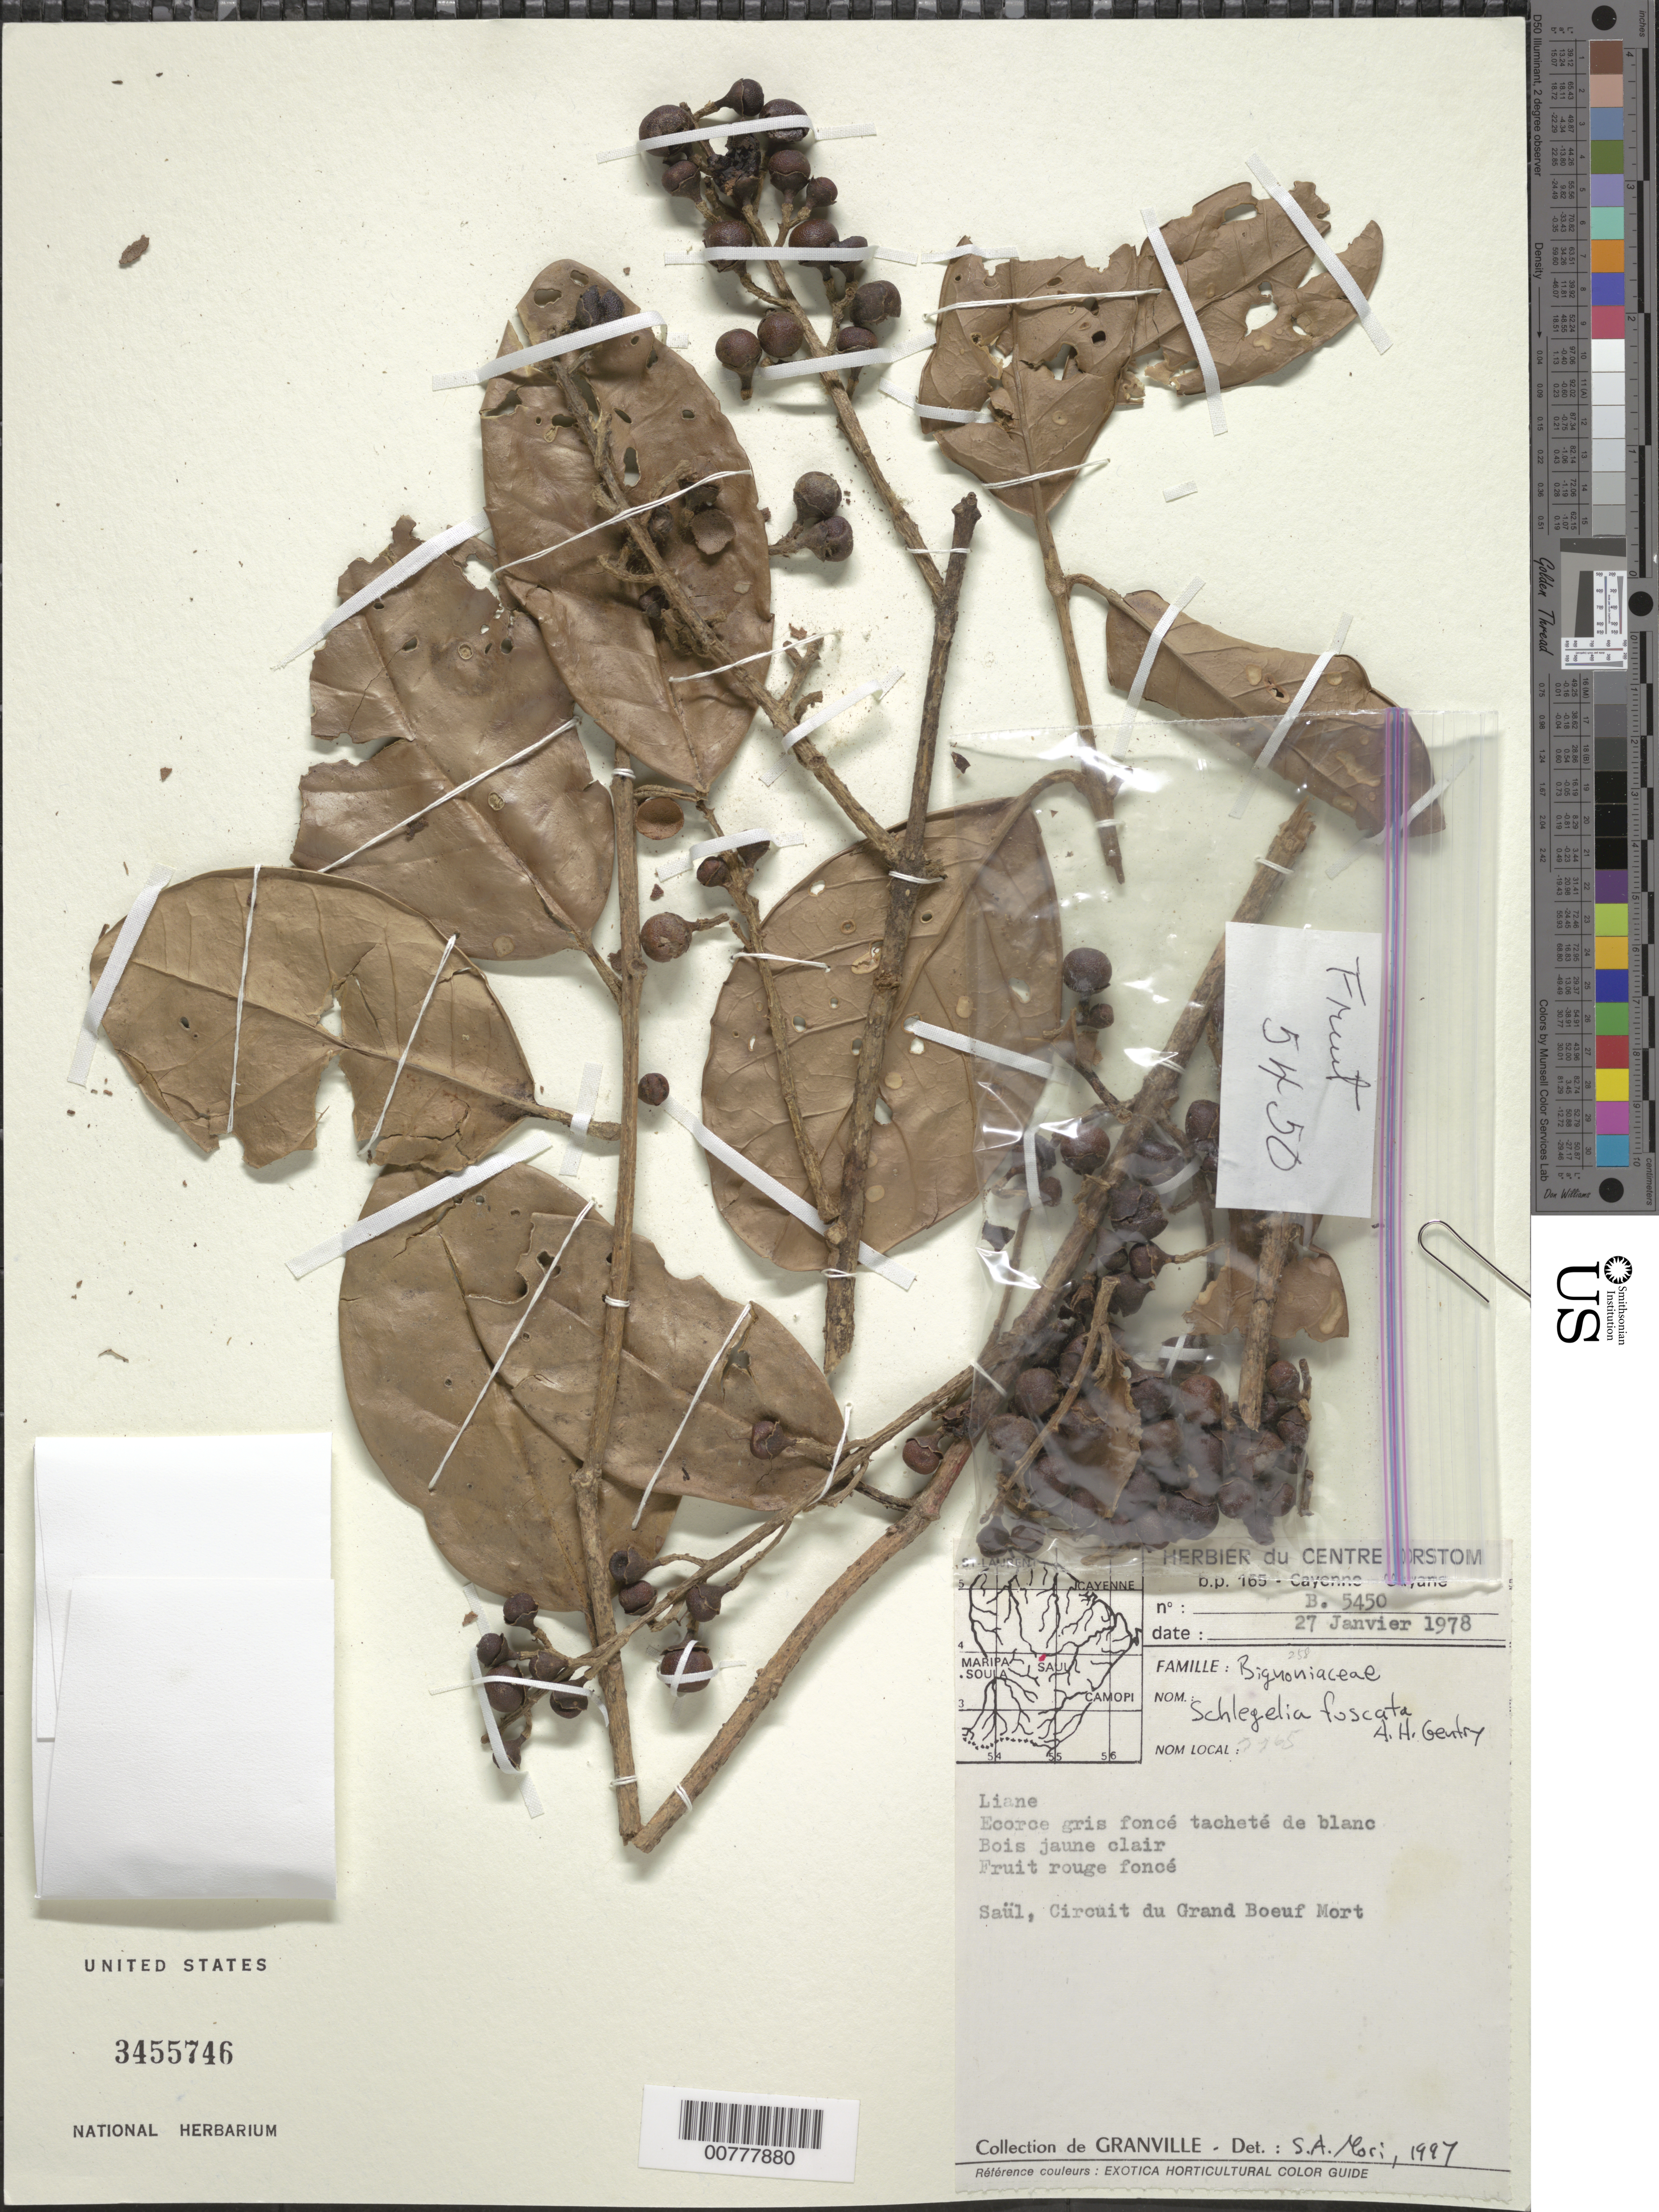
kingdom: Plantae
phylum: Tracheophyta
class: Magnoliopsida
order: Lamiales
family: Schlegeliaceae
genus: Schlegelia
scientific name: Schlegelia fuscata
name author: A.H. Gentry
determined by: Mori, Scott A.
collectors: J.-J. de Granville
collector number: B 5450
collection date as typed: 27-Jan-78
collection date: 1978-01-27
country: French Guiana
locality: Saul, Circuit du Grand Boeuf Mort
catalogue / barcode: US 3455746